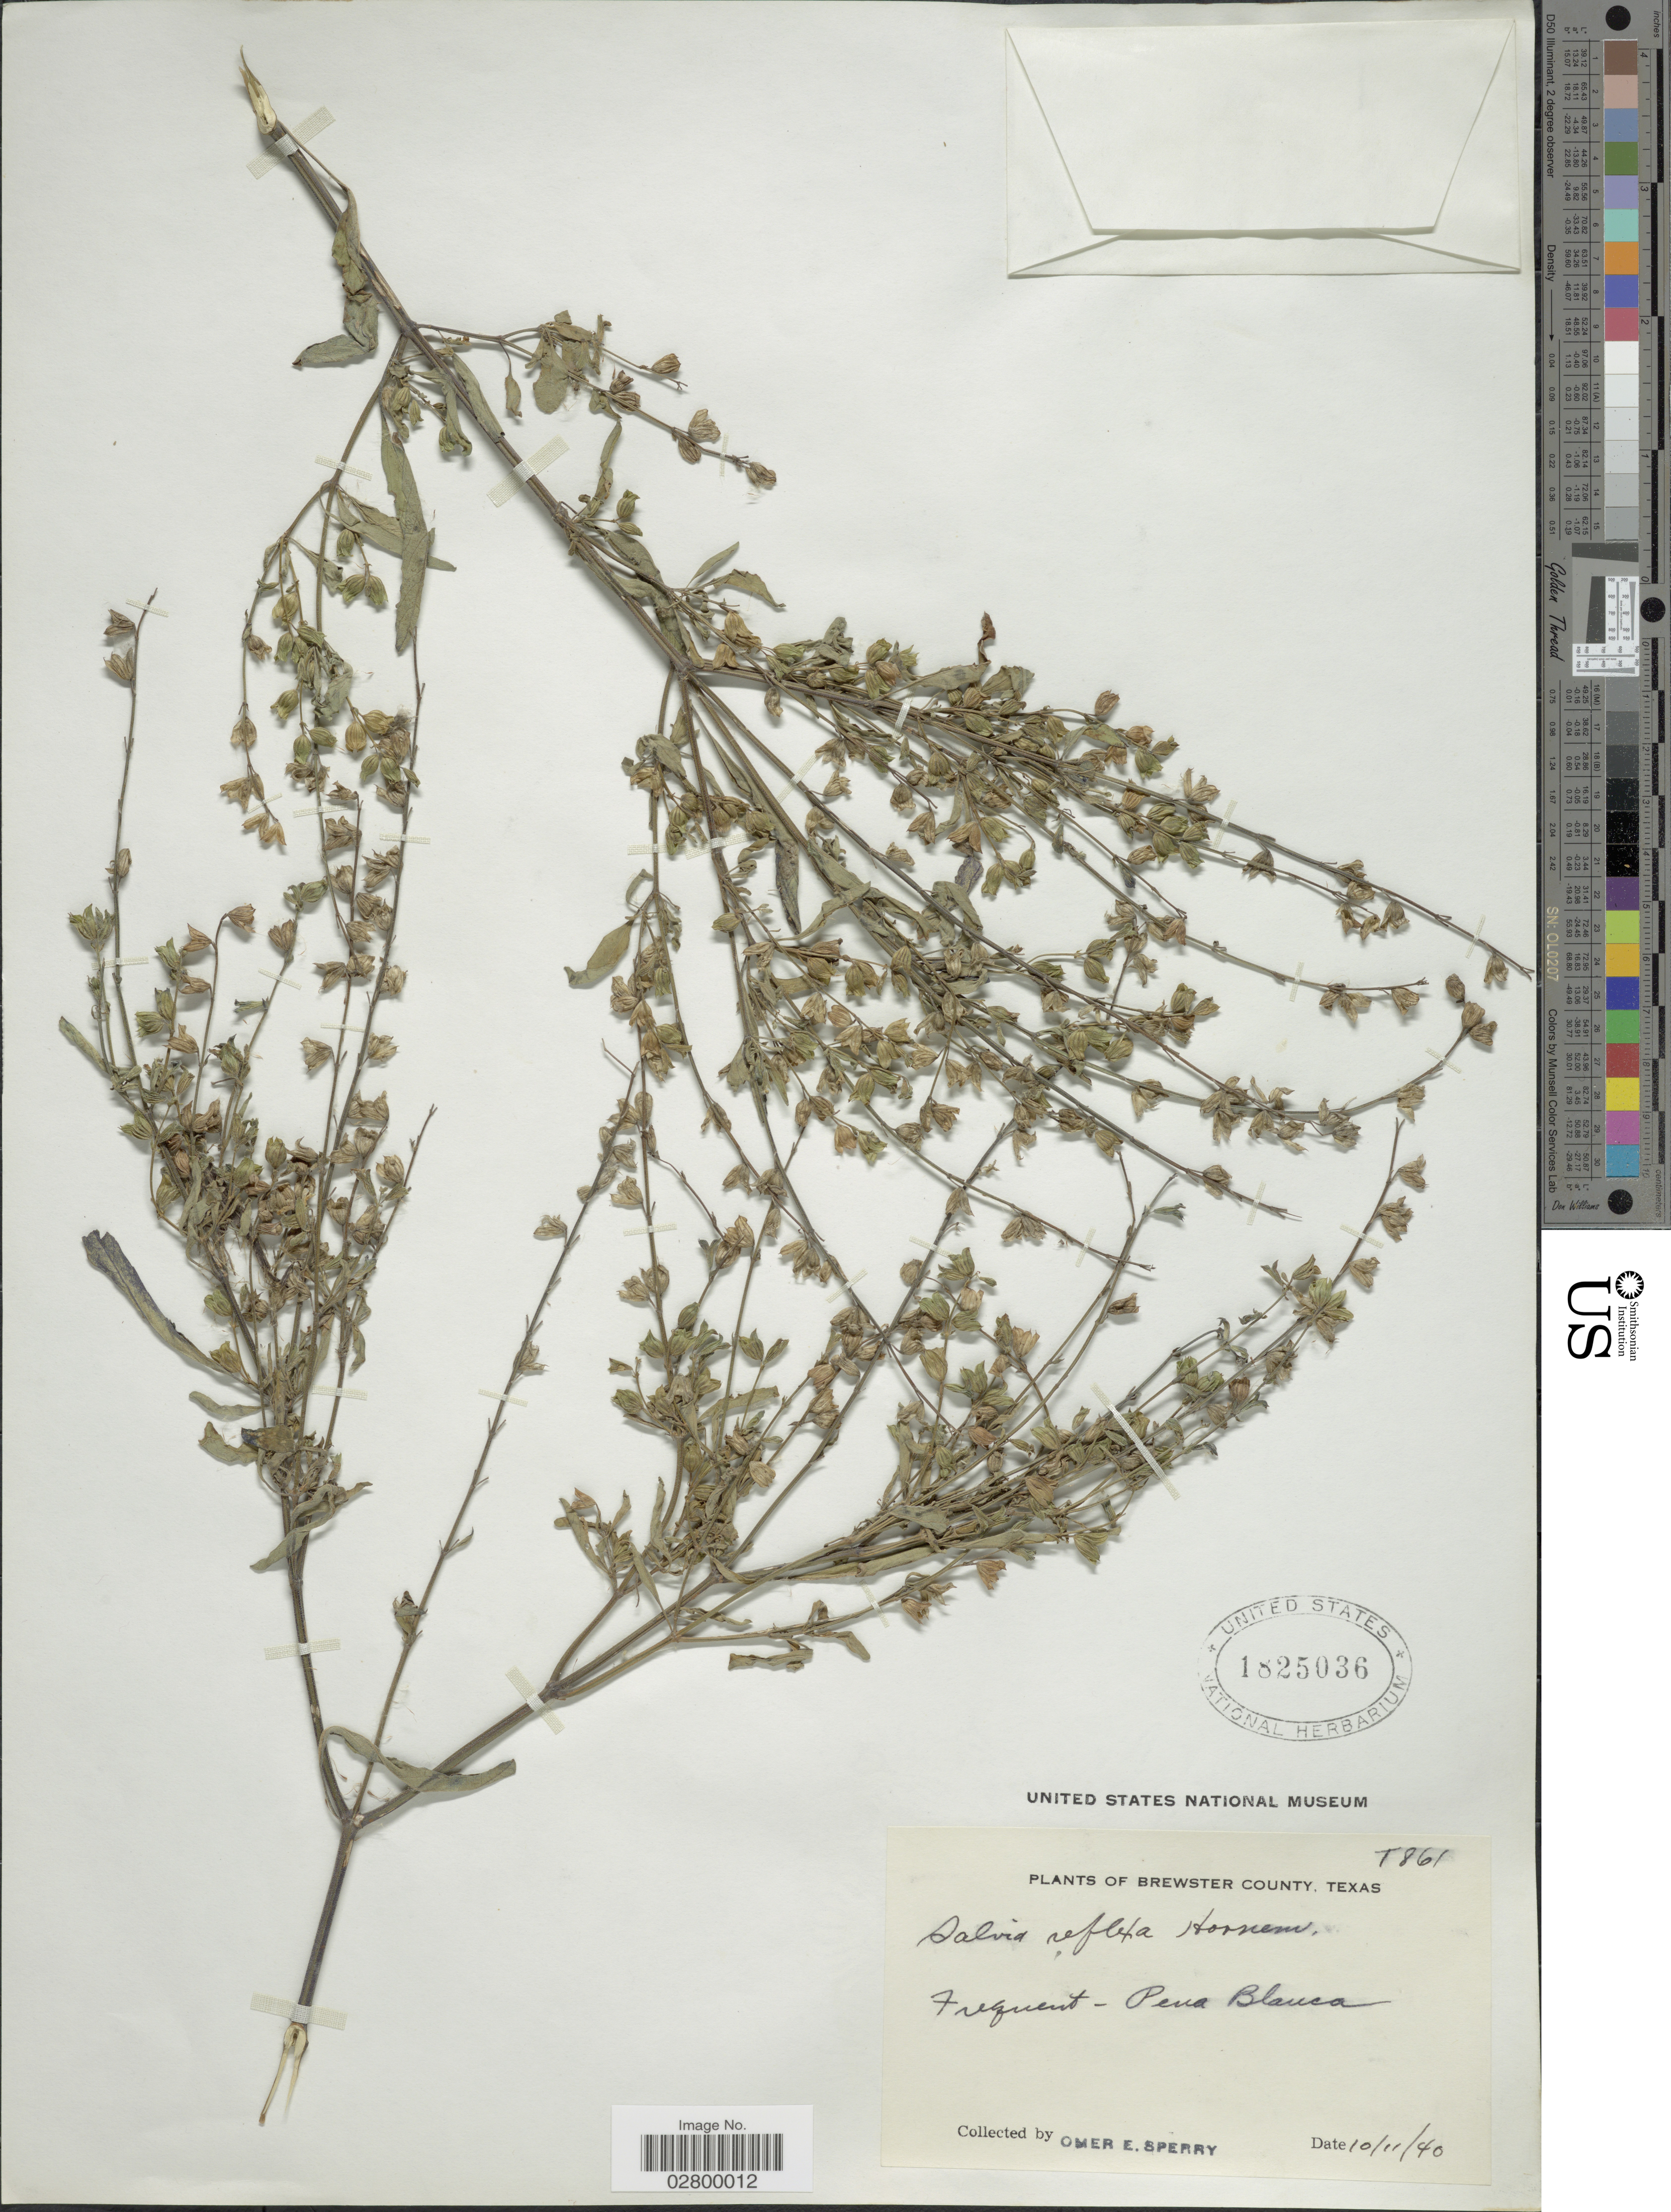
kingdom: Plantae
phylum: Tracheophyta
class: Magnoliopsida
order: Lamiales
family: Lamiaceae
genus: Salvia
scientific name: Salvia reflexa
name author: Hornem.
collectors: O. E. Sperry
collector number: T861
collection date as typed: Transcribed d/m/y: 11/10/40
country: United States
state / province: Texas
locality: Brewster County. Frequent - Pena Blanca.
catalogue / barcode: US 1825036